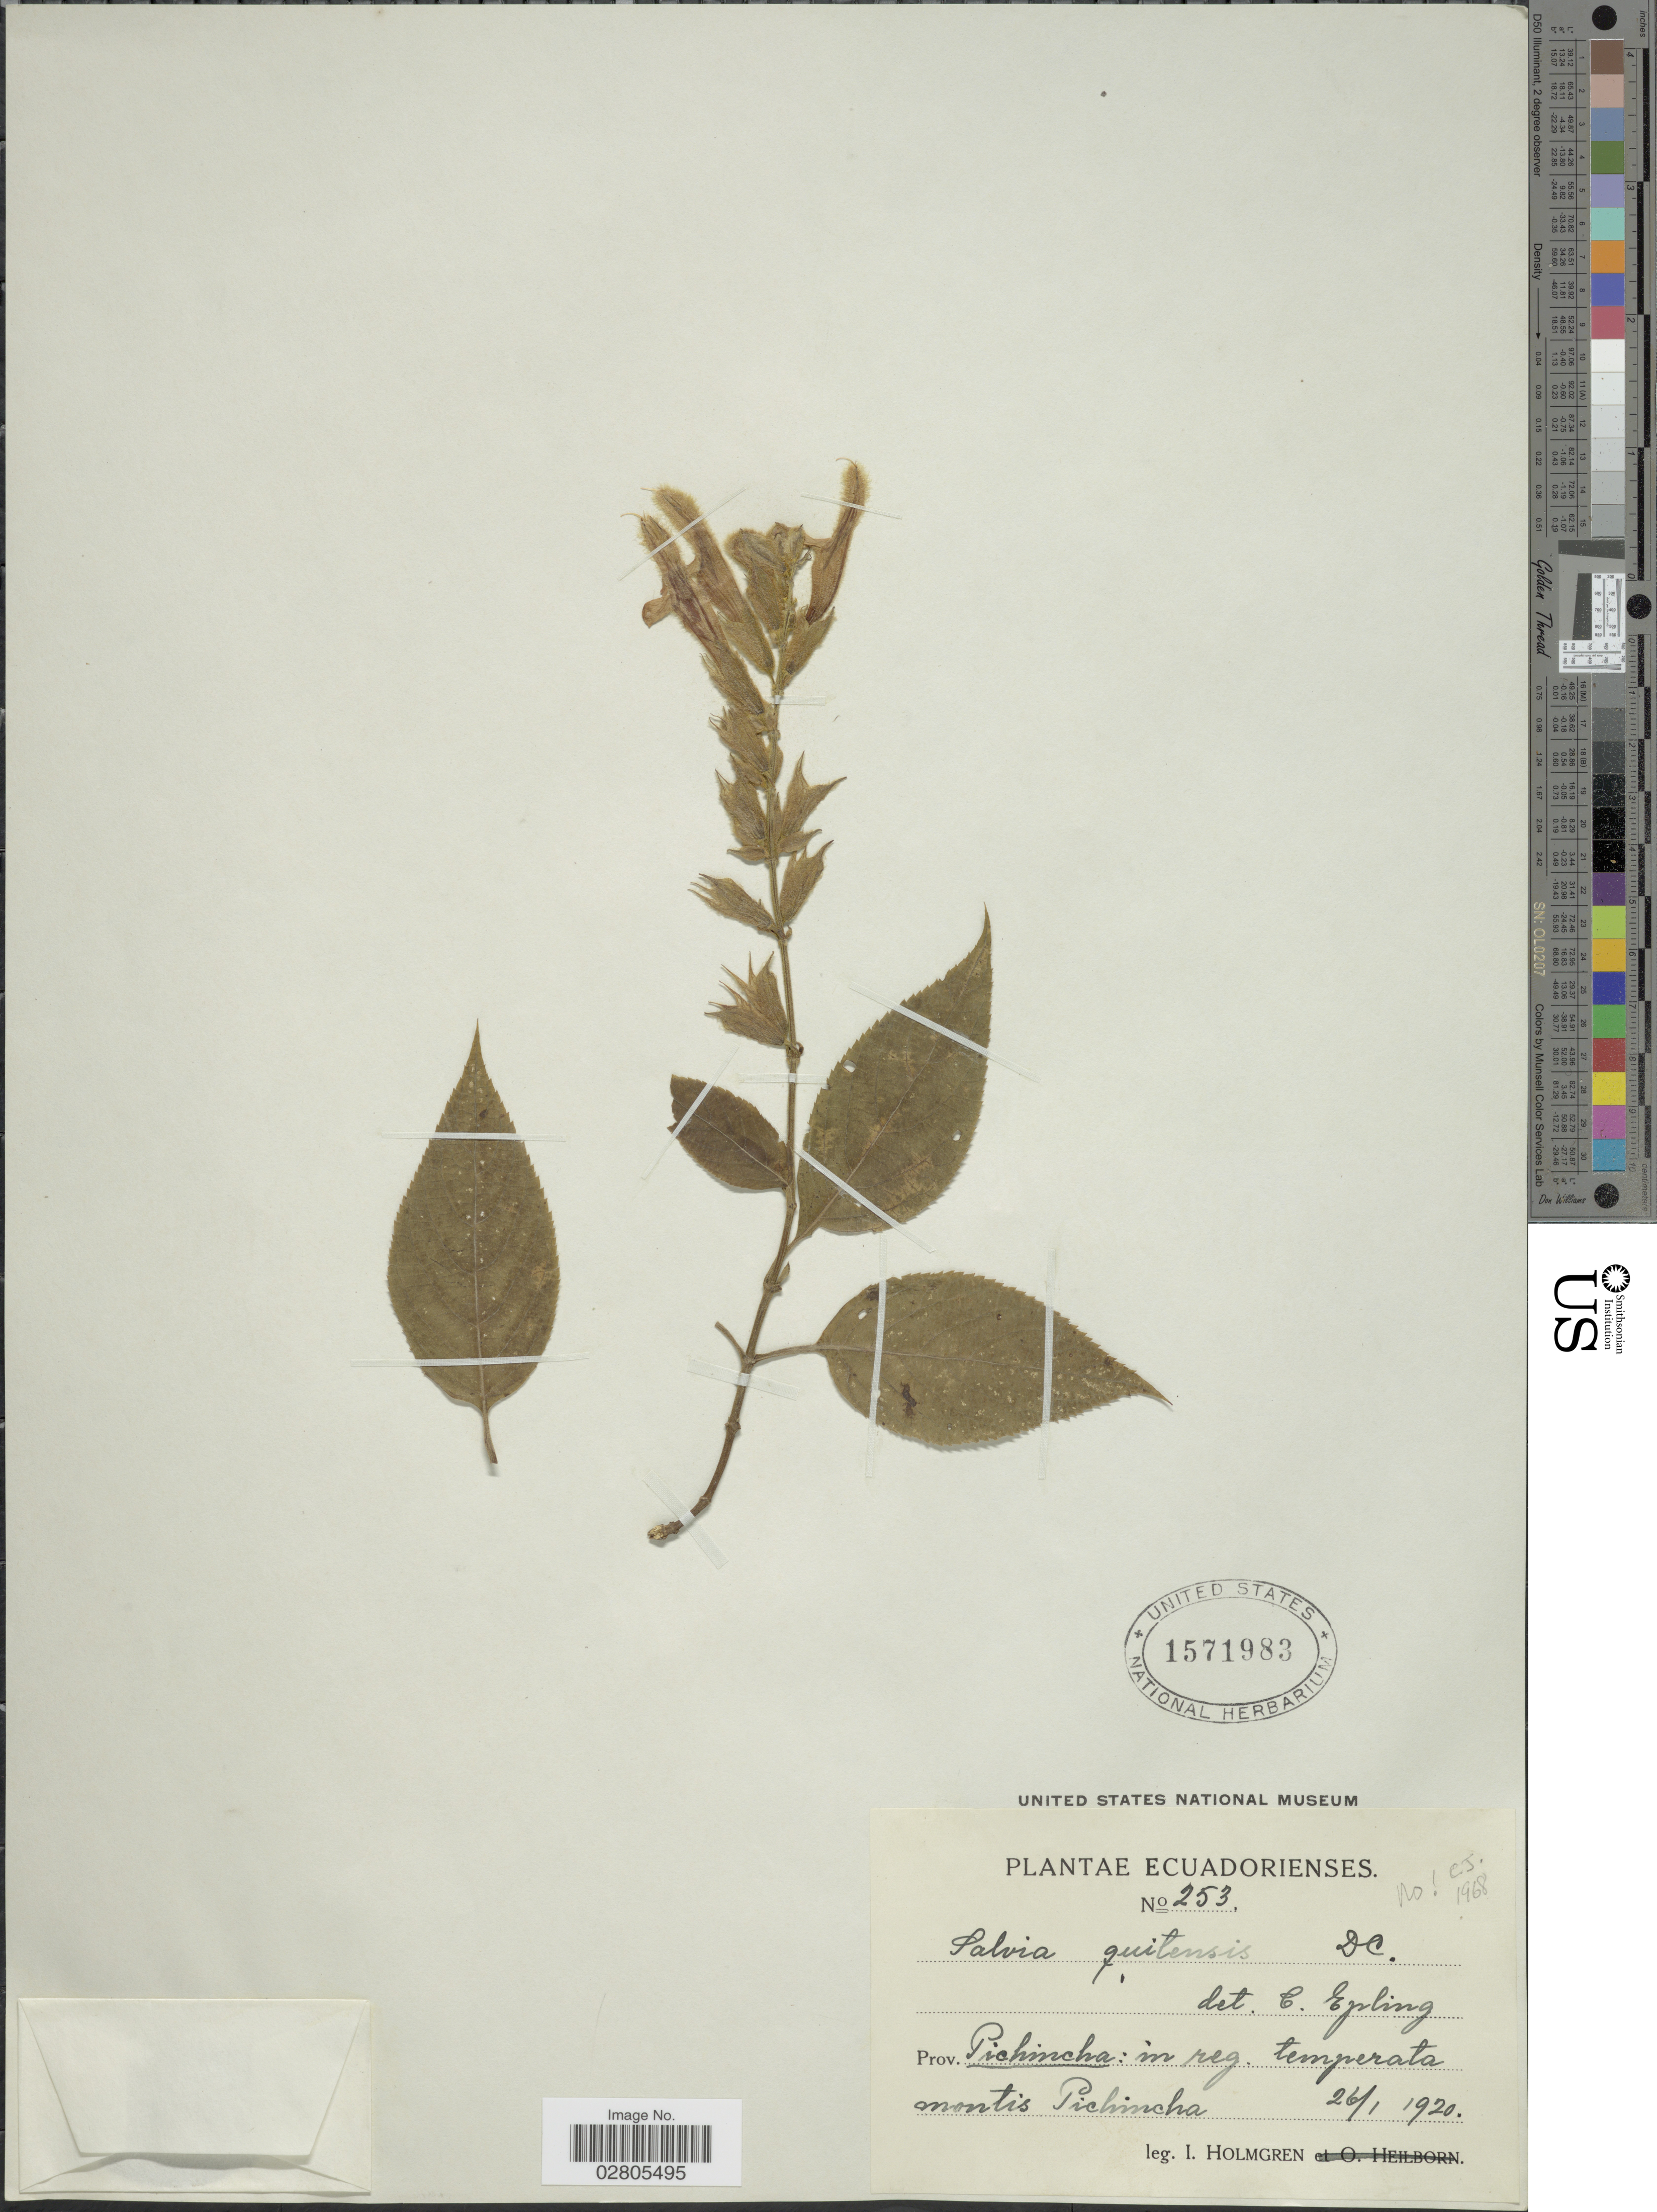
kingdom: Plantae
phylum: Tracheophyta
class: Magnoliopsida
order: Lamiales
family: Lamiaceae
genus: Salvia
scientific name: Salvia sp.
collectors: I. Holmgren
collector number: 253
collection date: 1920-01-26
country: Ecuador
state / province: Pichincha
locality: Prov. Pichincha: in reg. temperata montis Pichincha.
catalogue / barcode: US 1571983